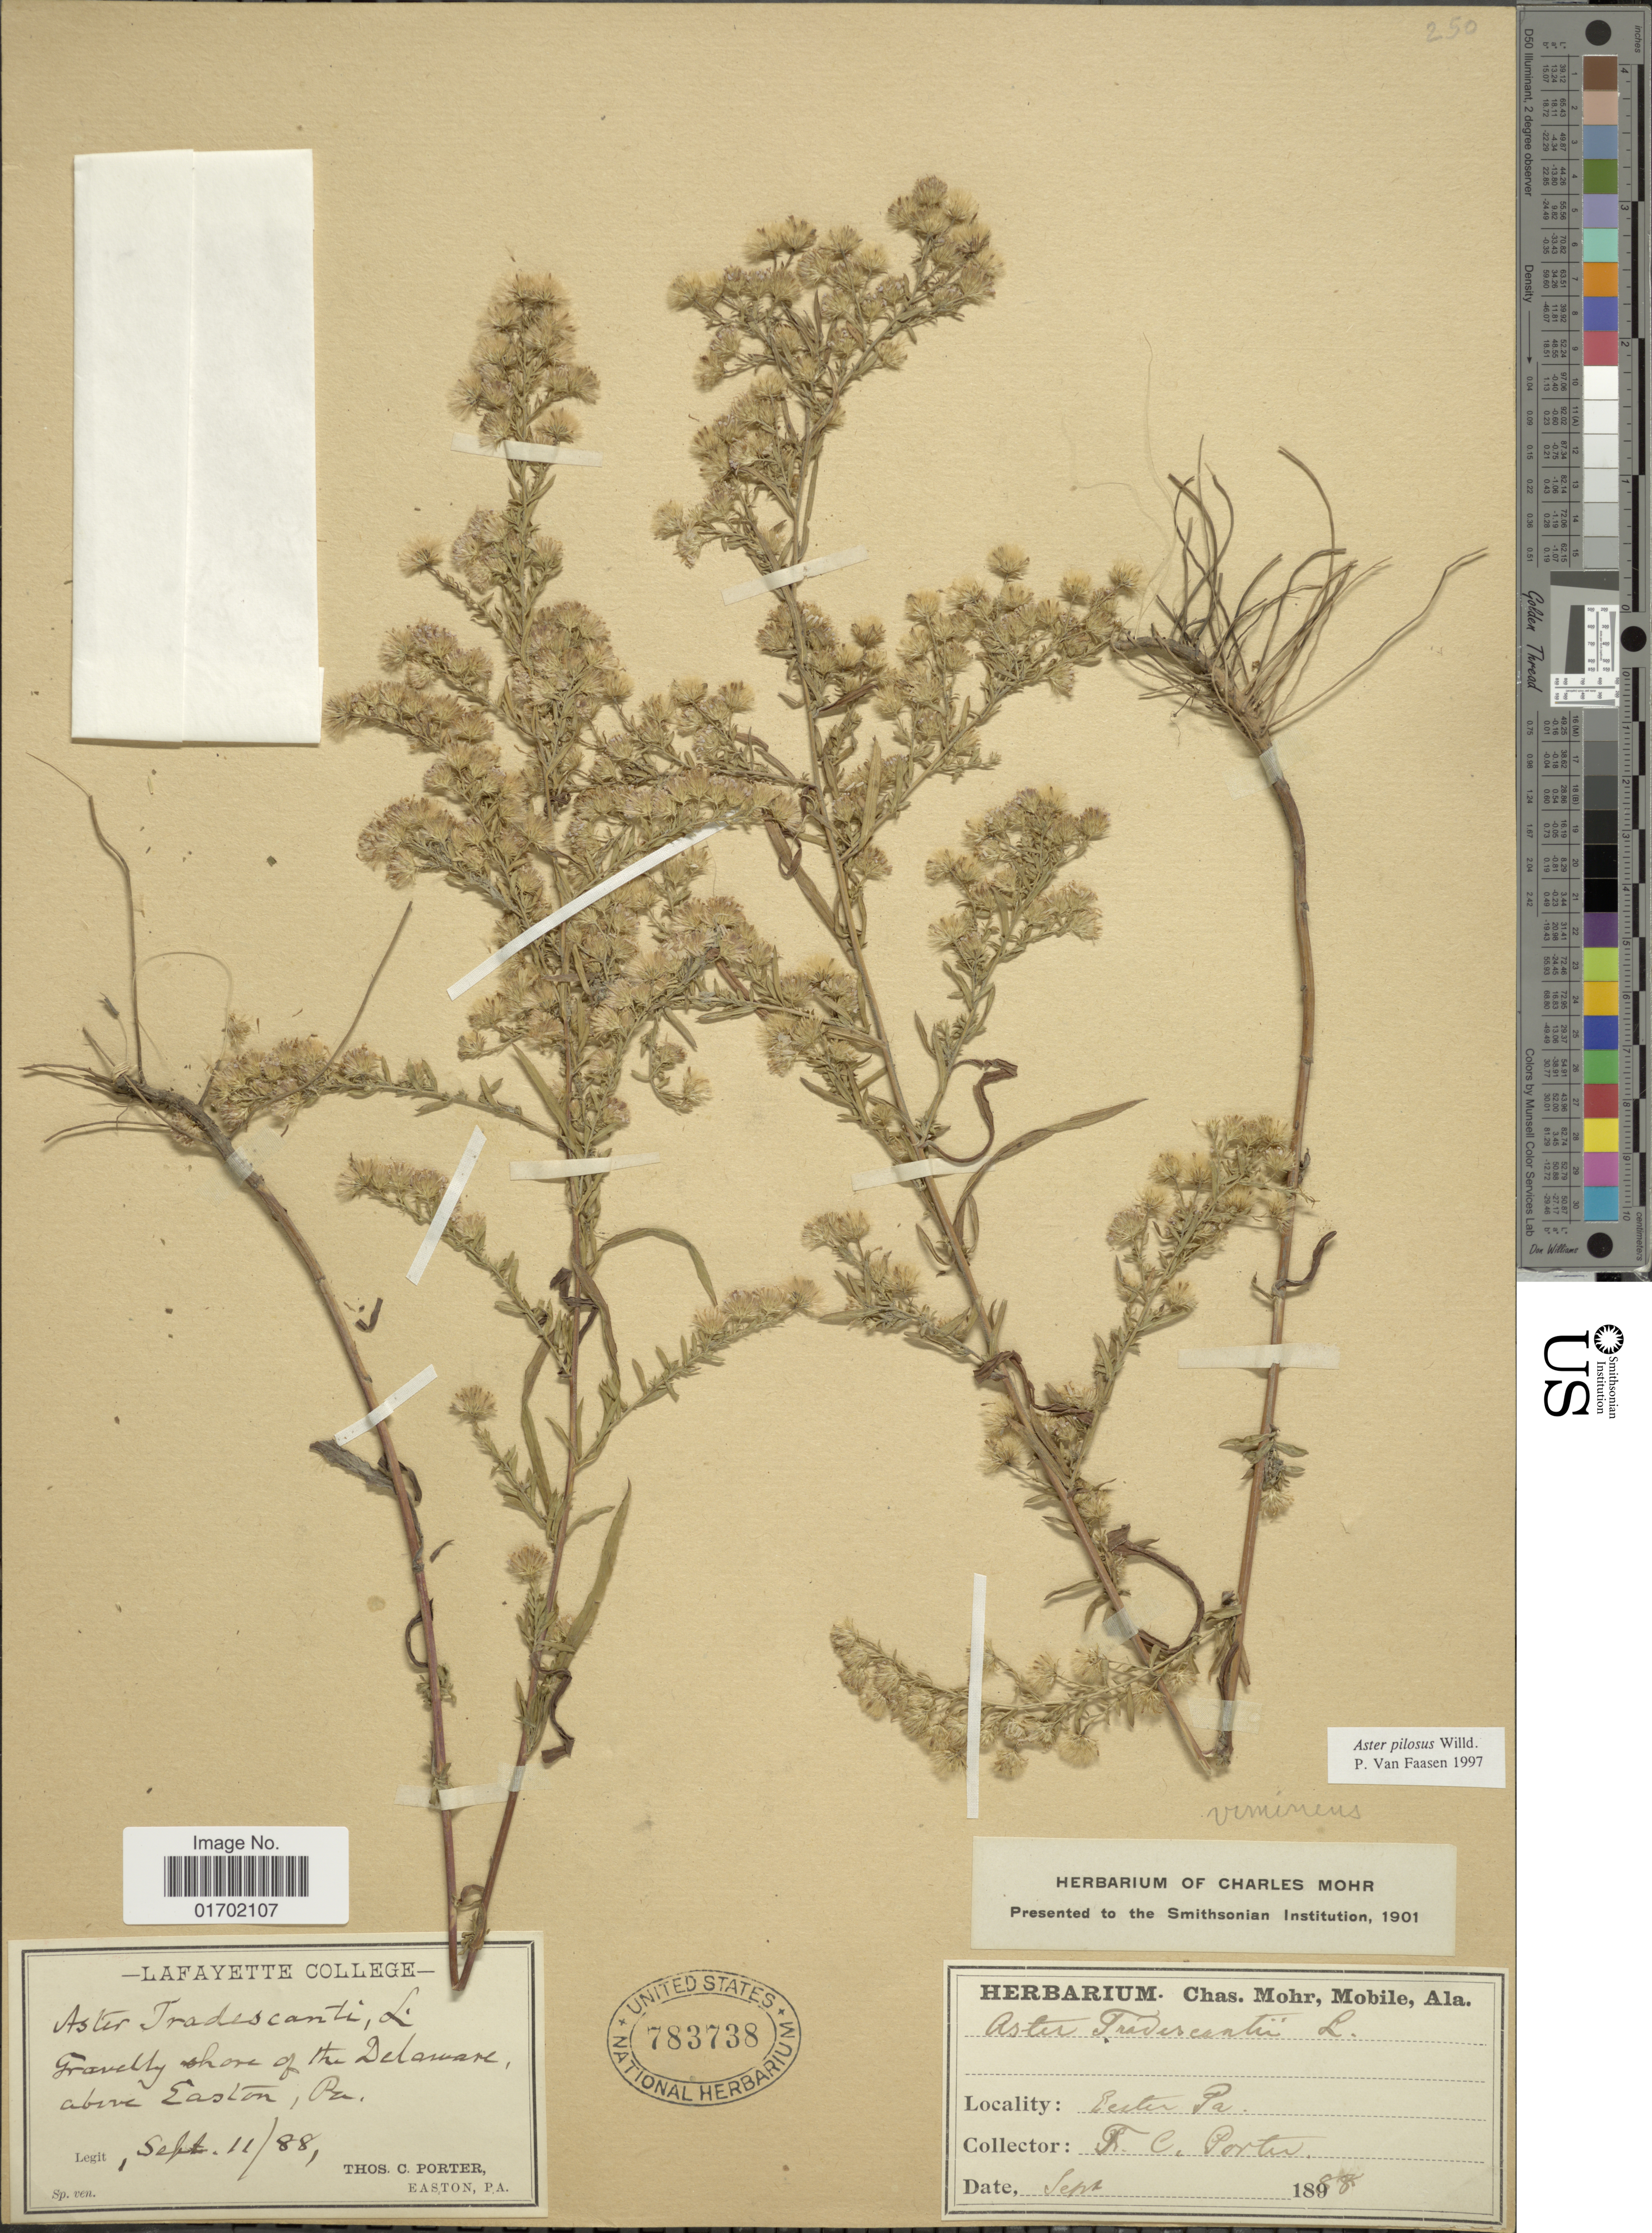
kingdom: Plantae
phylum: Tracheophyta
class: Magnoliopsida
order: Asterales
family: Asteraceae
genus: Symphyotrichum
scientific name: Symphyotrichum pilosum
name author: (Willd.) G.L. Nesom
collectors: T. C. Porter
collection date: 1888-09-11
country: United States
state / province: Pennsylvania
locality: Gravelly shore of the Delaware, above Easton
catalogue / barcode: US 783738